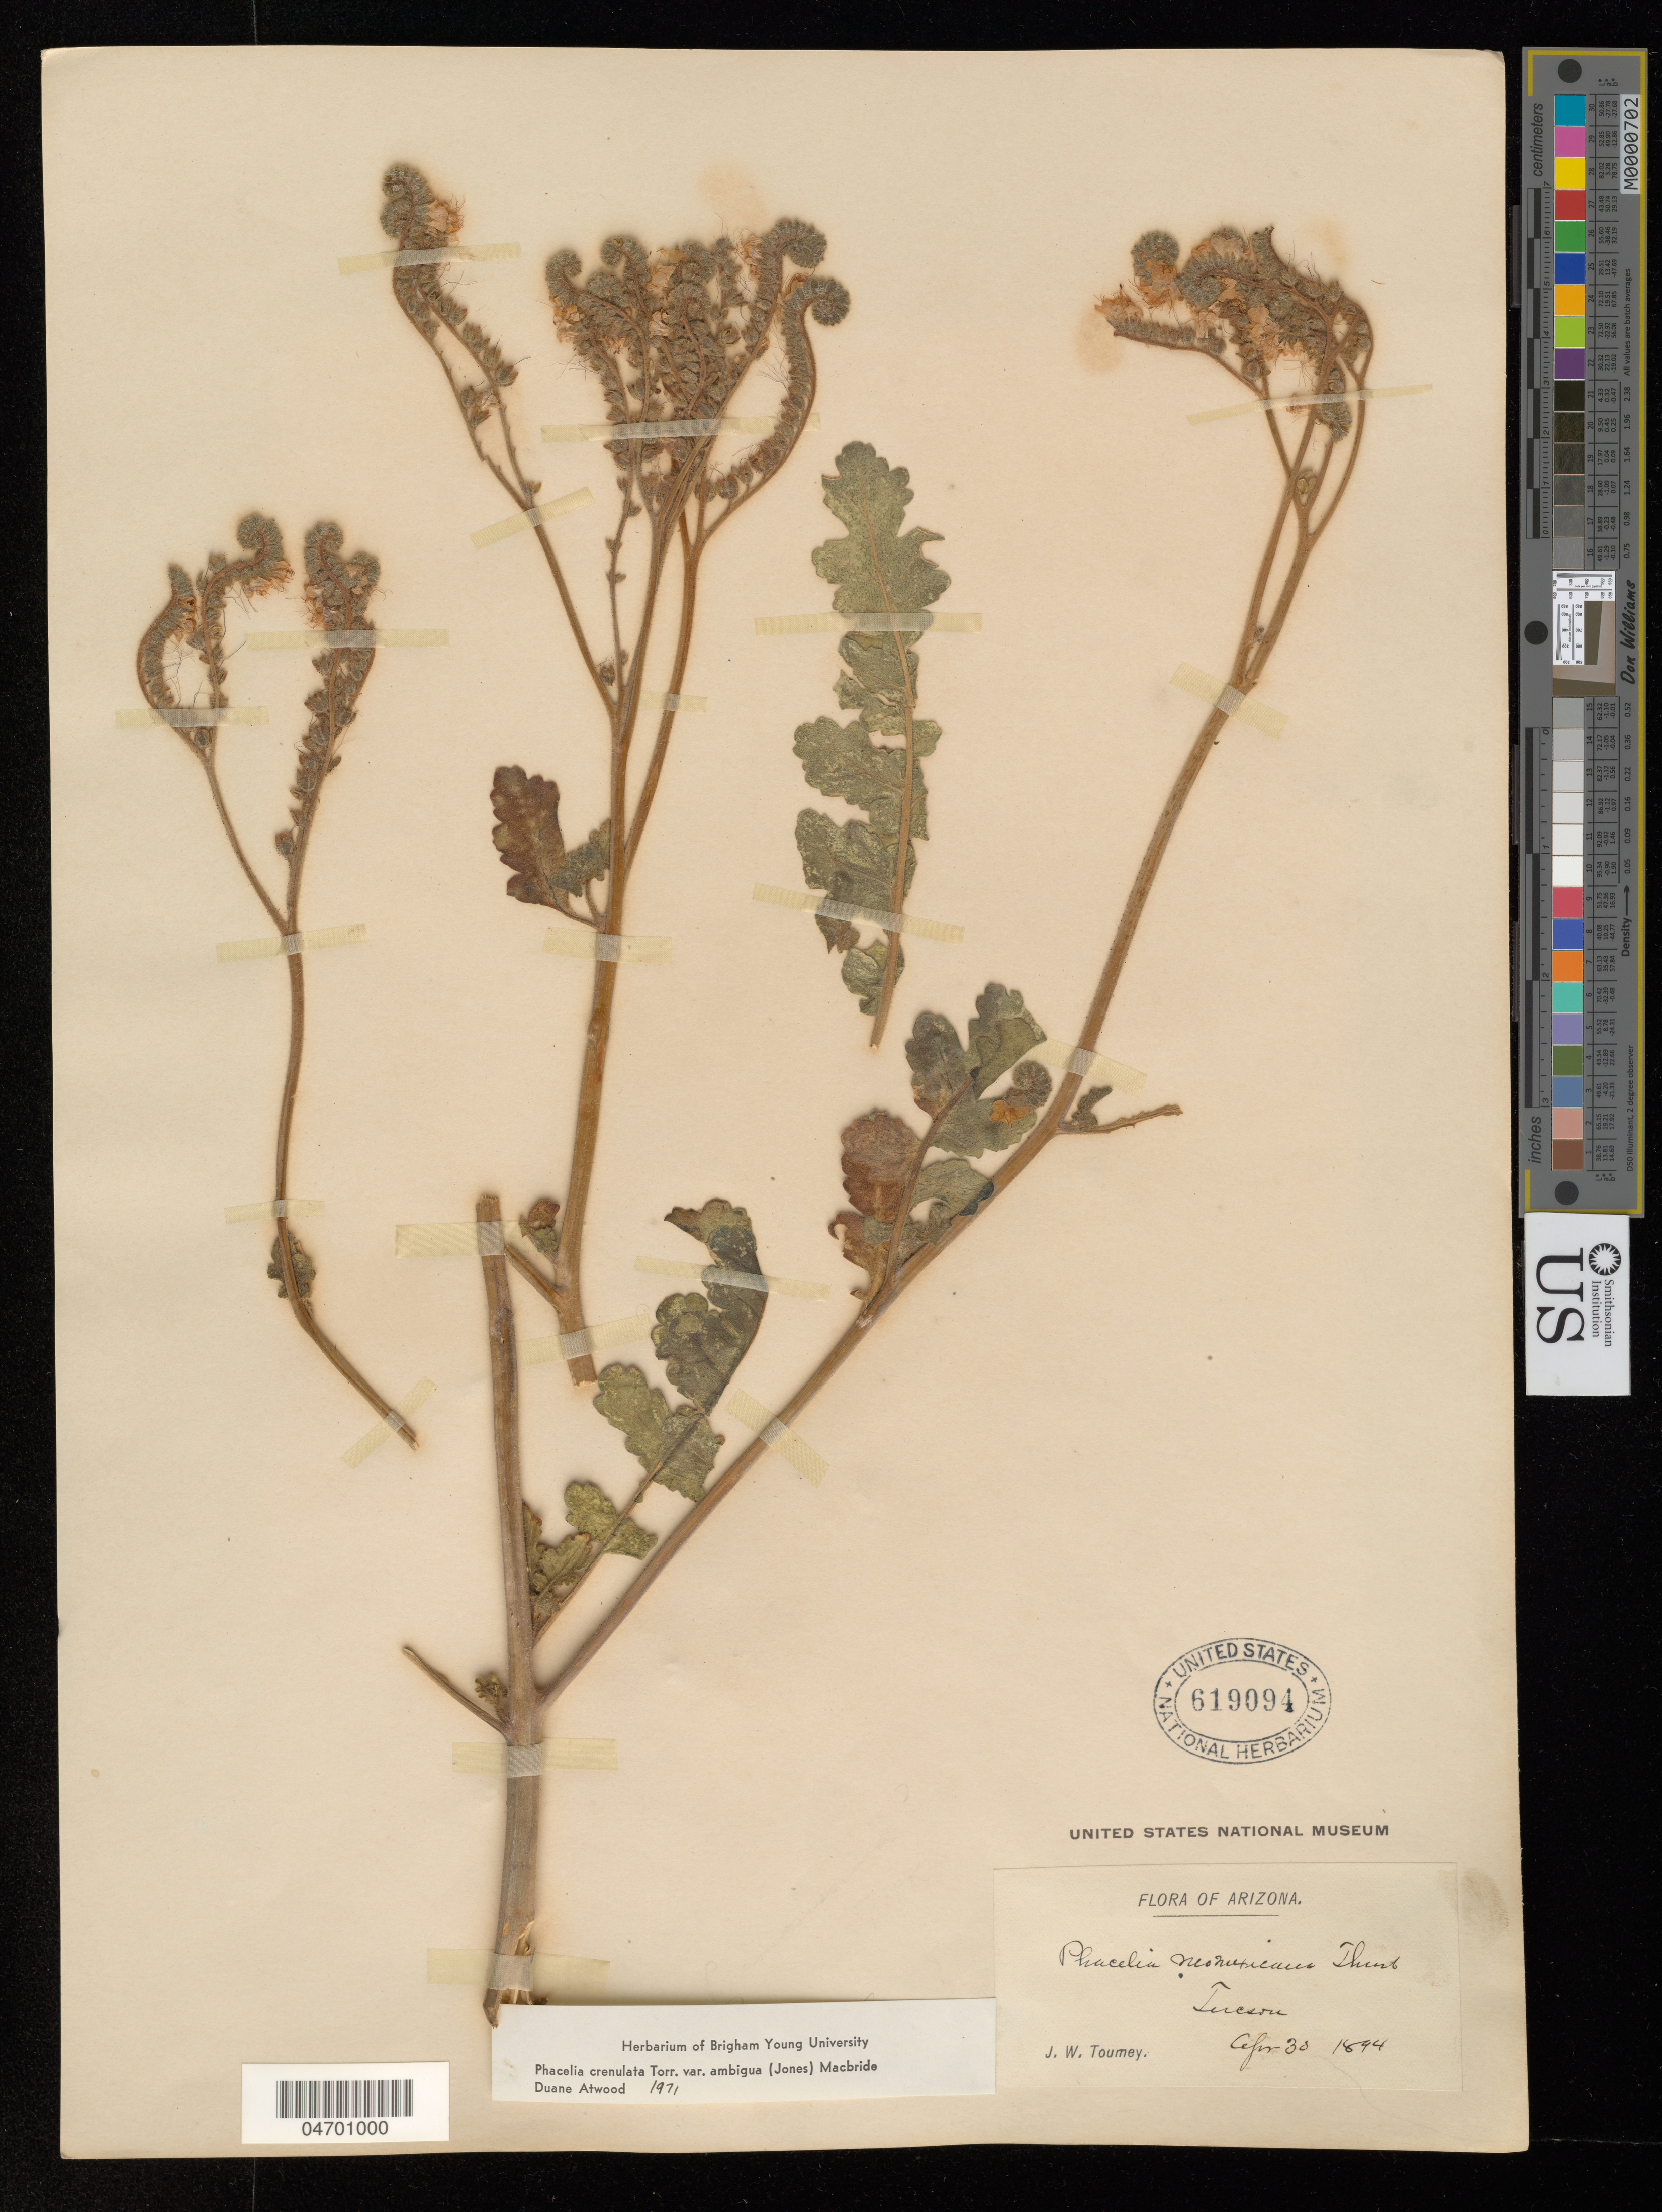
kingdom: Plantae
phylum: Tracheophyta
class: Magnoliopsida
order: Boraginales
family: Hydrophyllaceae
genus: Phacelia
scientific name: Phacelia crenulata var. ambigua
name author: (M.E. Jones) J.F. Macbr.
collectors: J. W. Toumey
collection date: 1894-04-30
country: United States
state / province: Arizona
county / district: Pima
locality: Tucson.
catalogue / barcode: US 619094